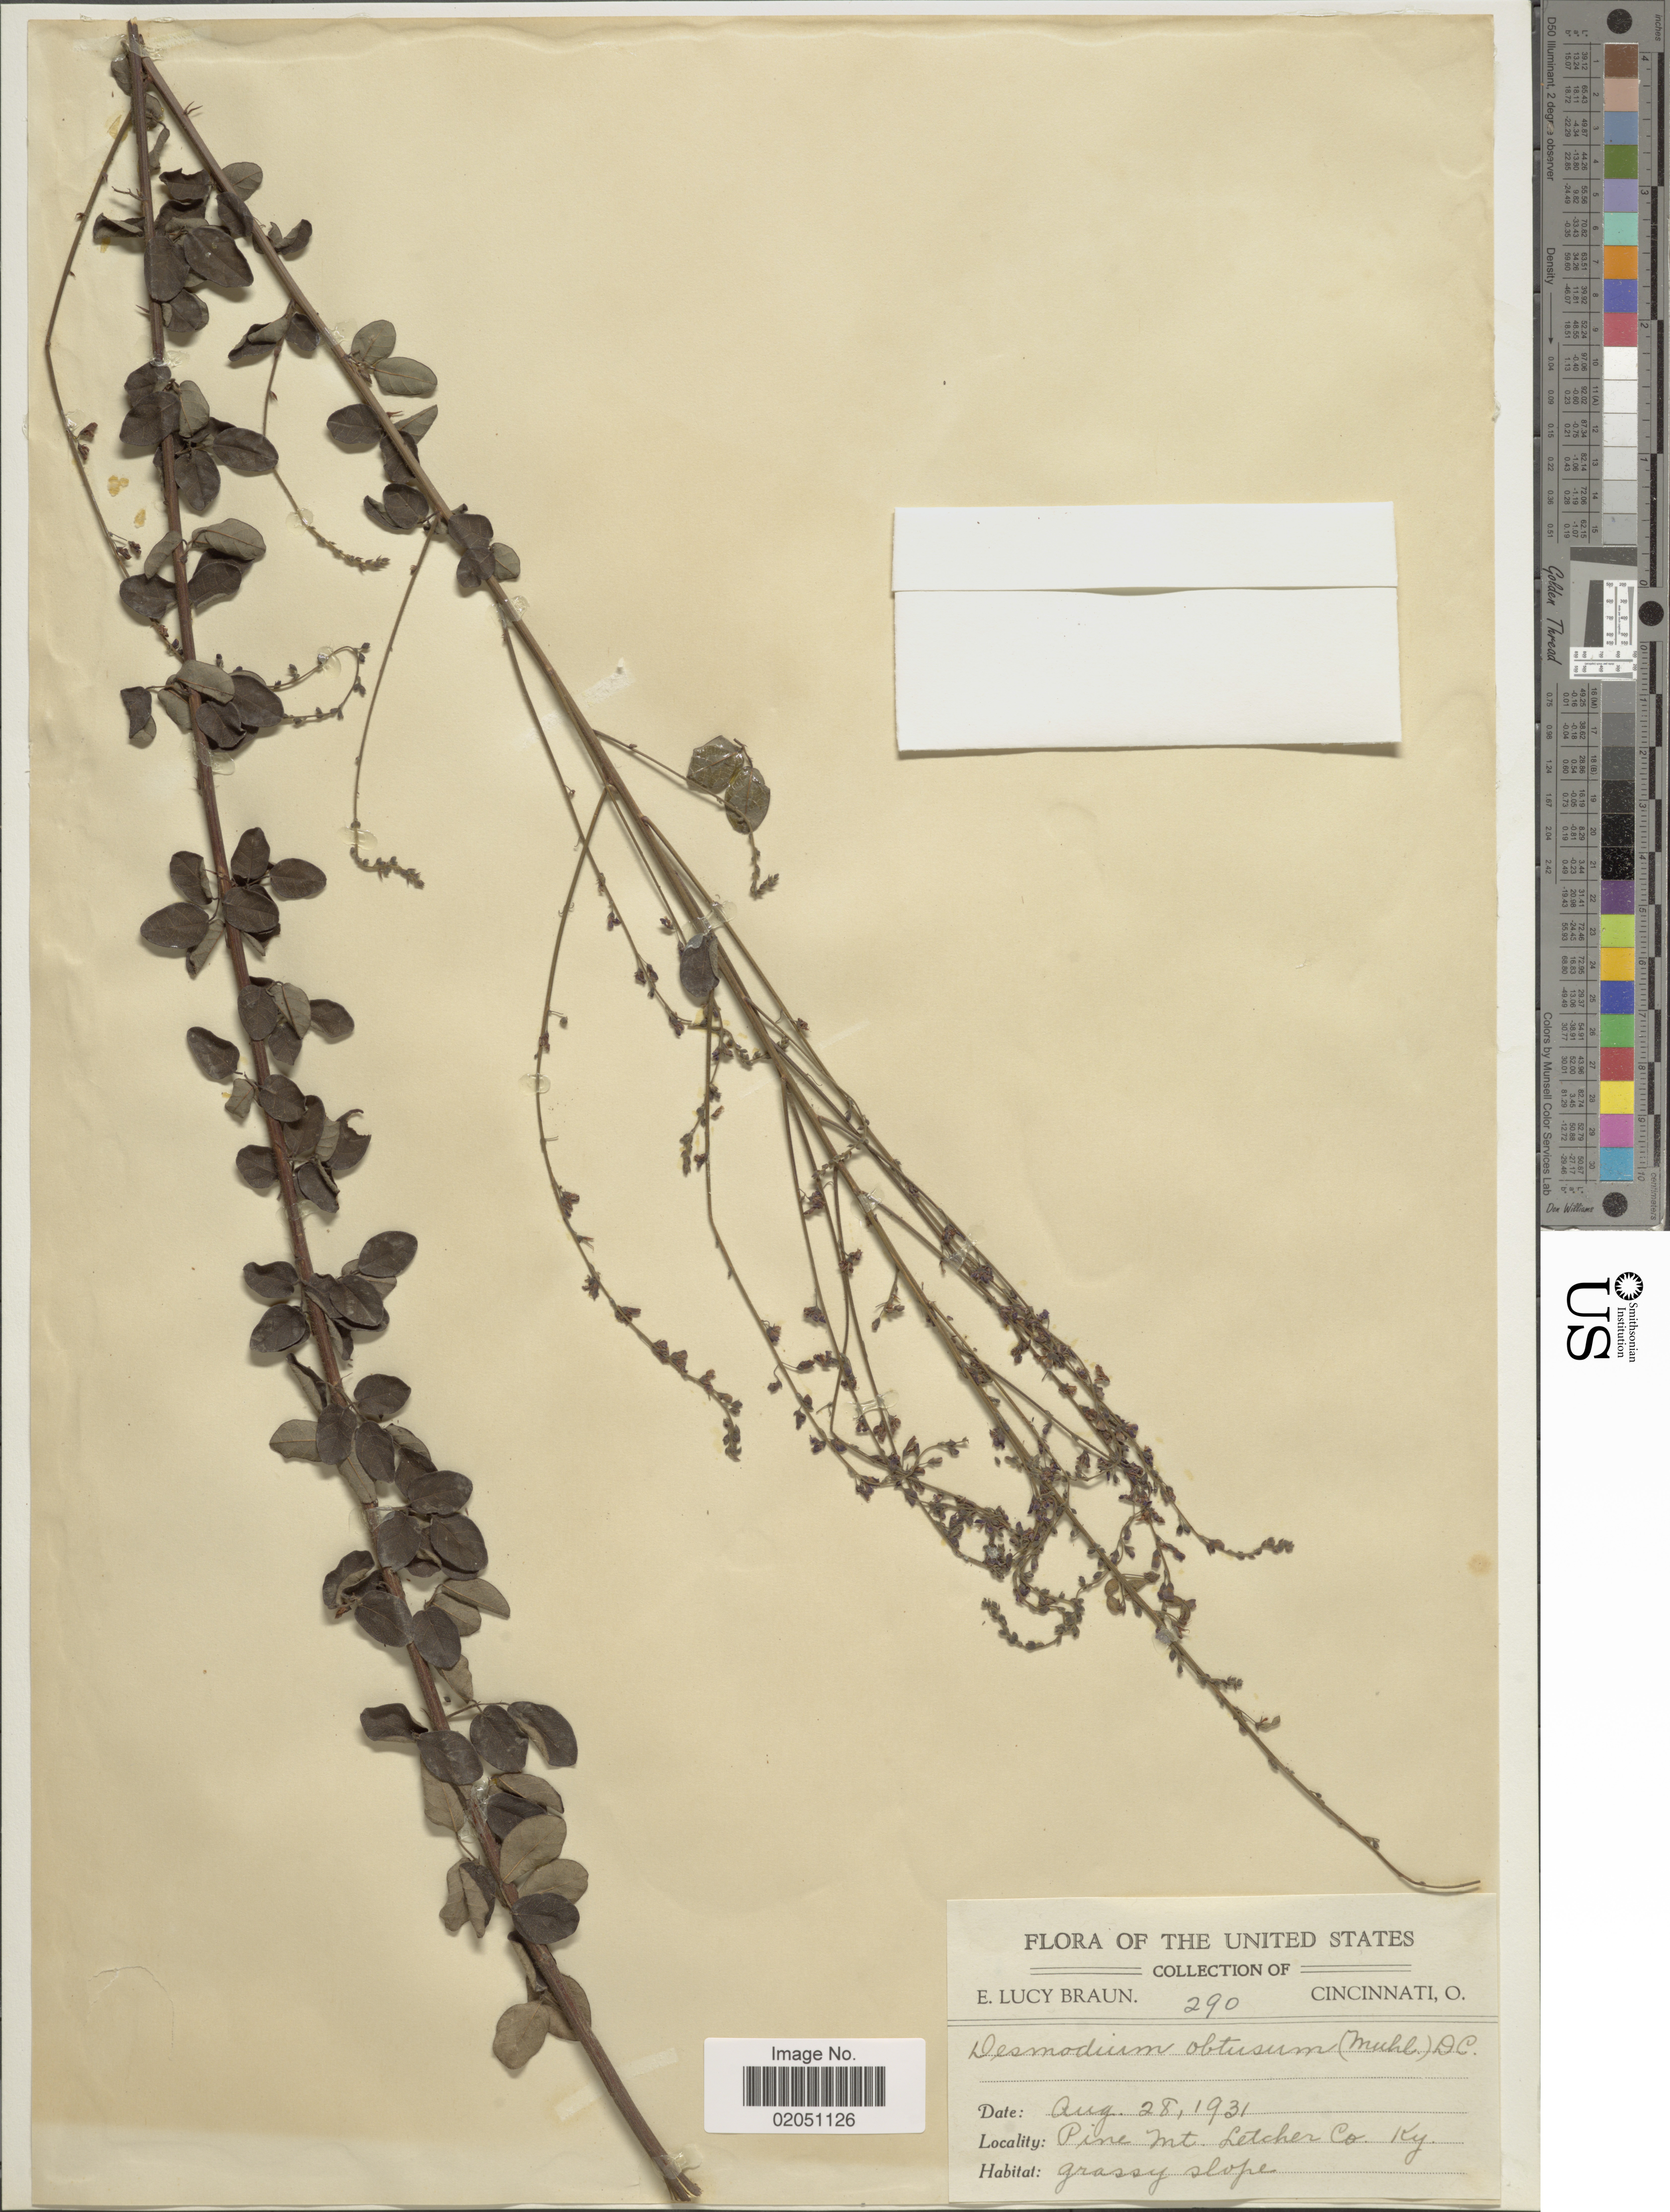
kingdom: Plantae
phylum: Tracheophyta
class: Magnoliopsida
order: Fabales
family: Fabaceae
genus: Desmodium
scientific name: Desmodium obtusum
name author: (Muhl. ex Willd.) DC.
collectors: E. L. Braun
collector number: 290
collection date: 1931-08-28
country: United States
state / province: Kentucky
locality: Pine Mt. Letcher Co. grassy slope